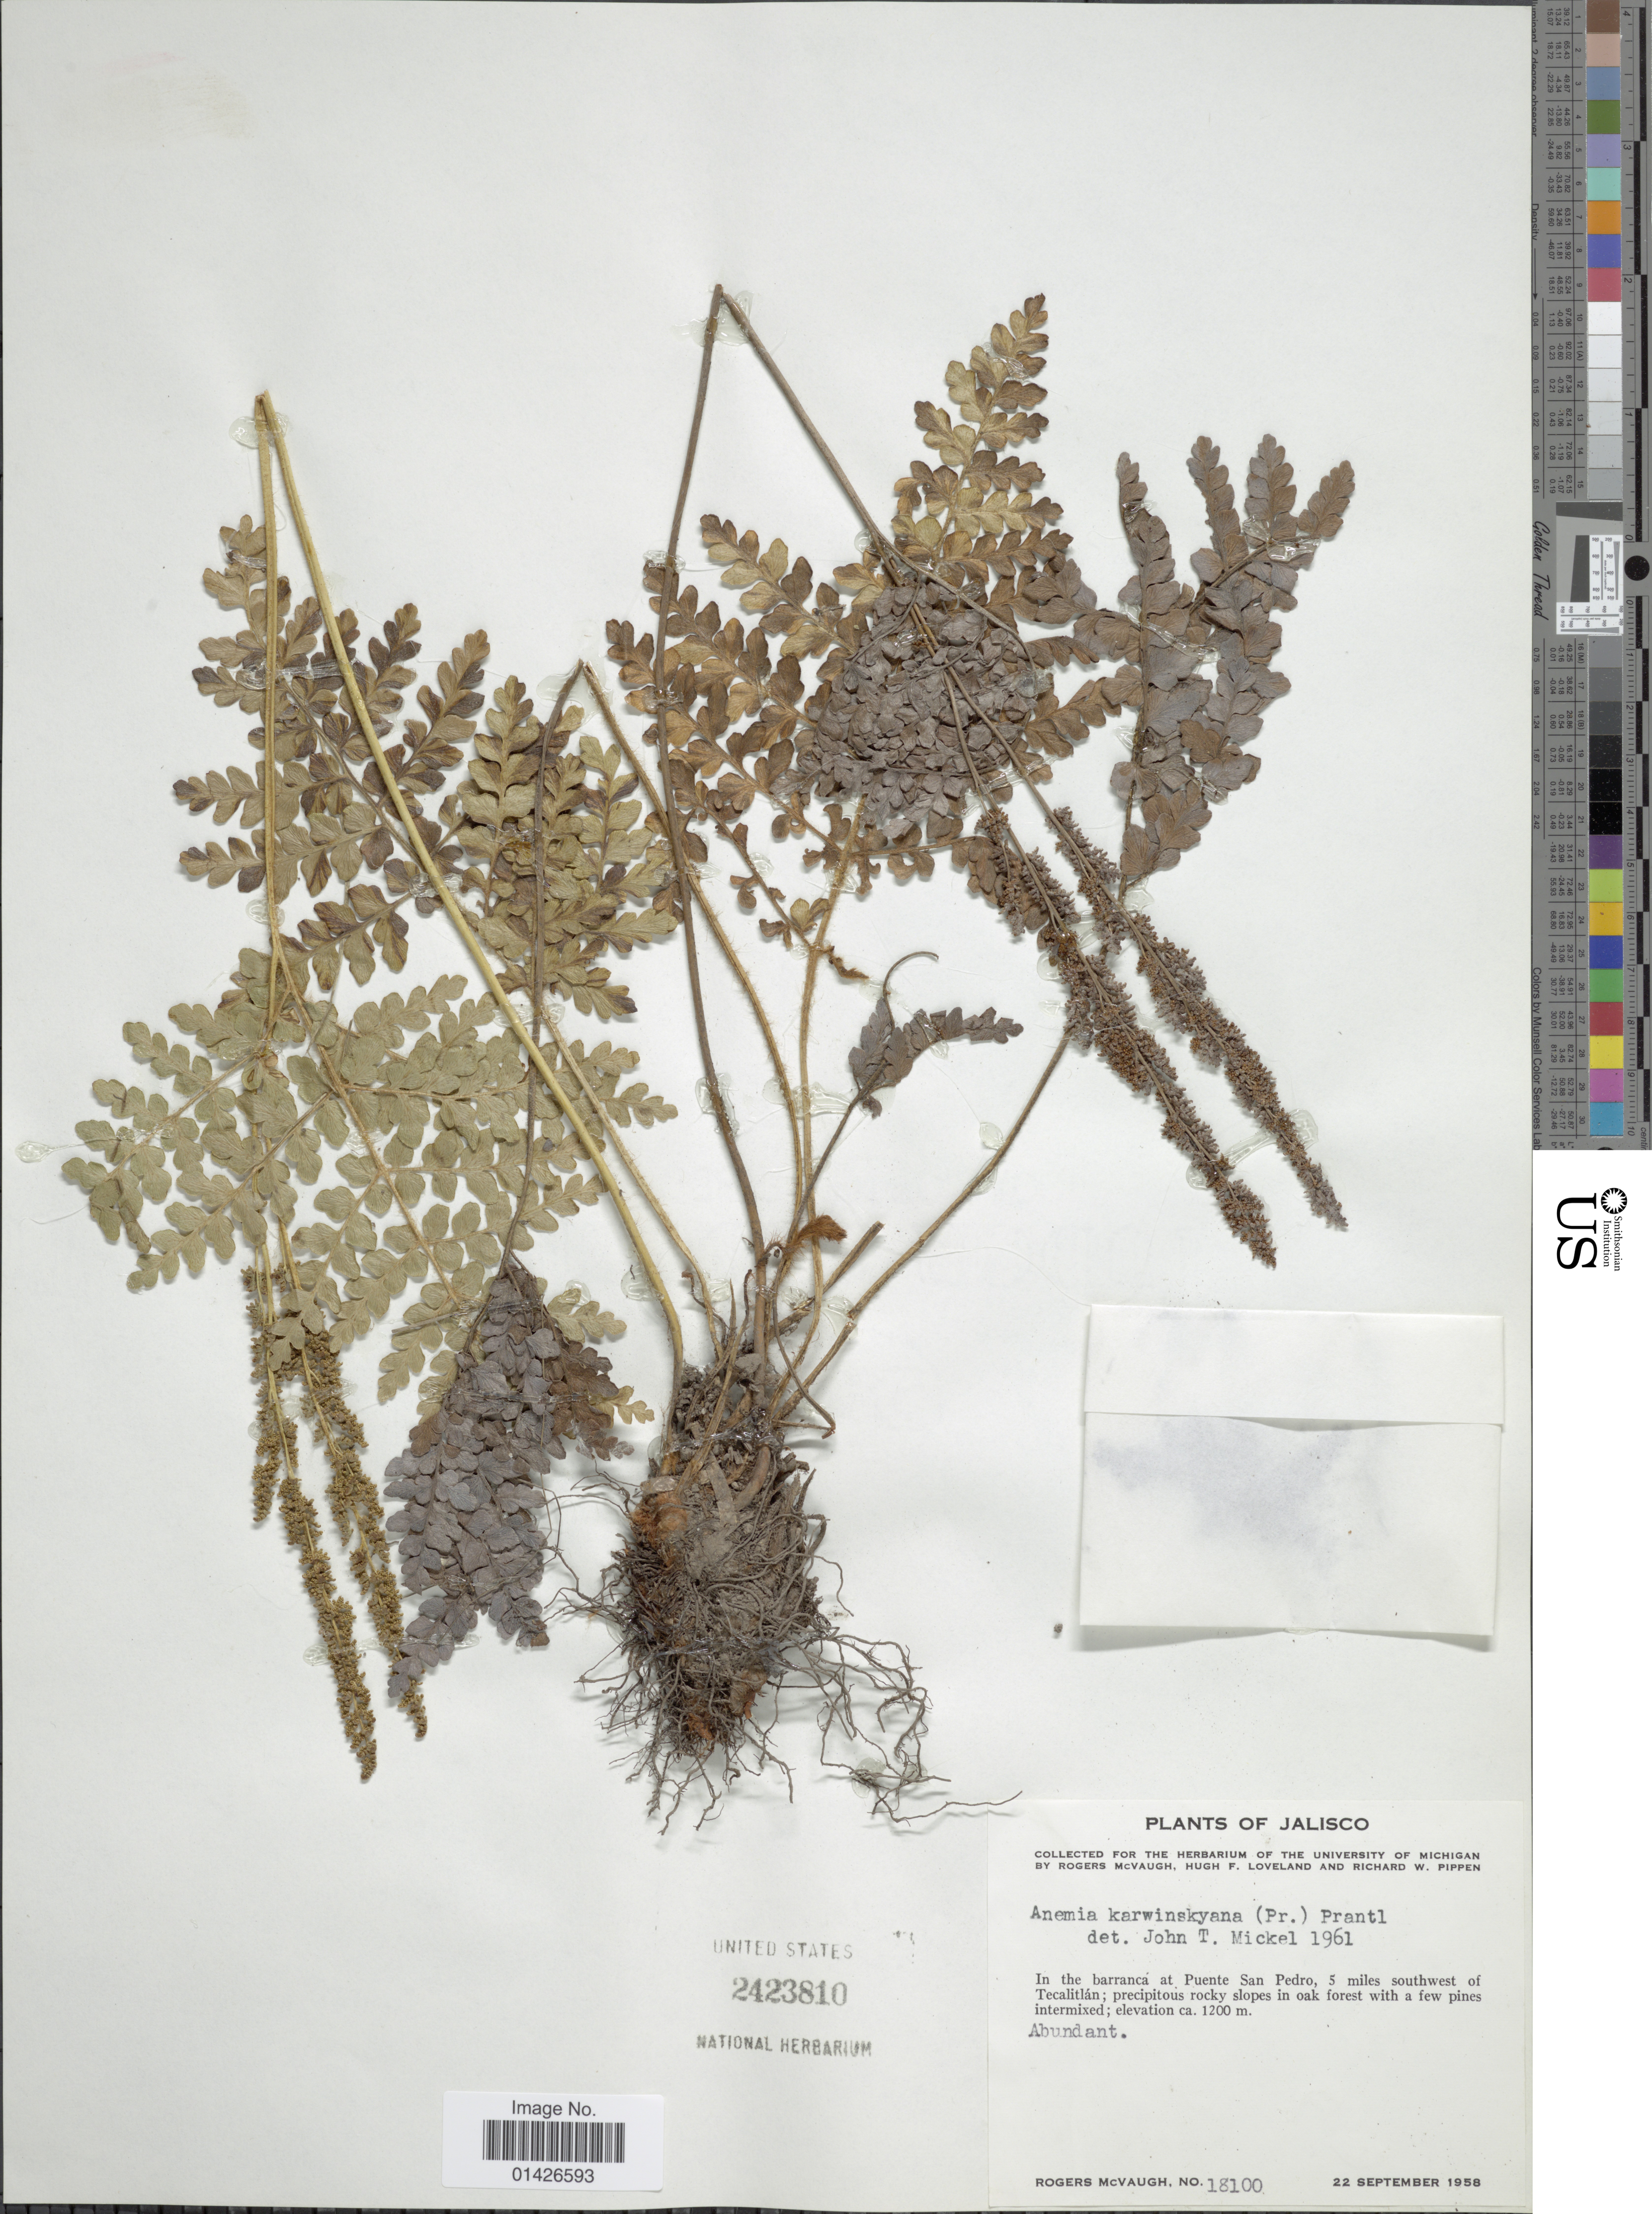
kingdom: Plantae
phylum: Tracheophyta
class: Polypodiopsida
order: Schizaeales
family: Anemiaceae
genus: Anemia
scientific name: Anemia karwinskyana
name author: (C. Presl) Prantl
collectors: R. McVaugh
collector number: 18100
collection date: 1958-09-22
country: Mexico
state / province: Jalisco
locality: In the barranca at Puente San Pedro, 5 miles southwest of Tecalitlán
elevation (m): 1200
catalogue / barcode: US 2423810